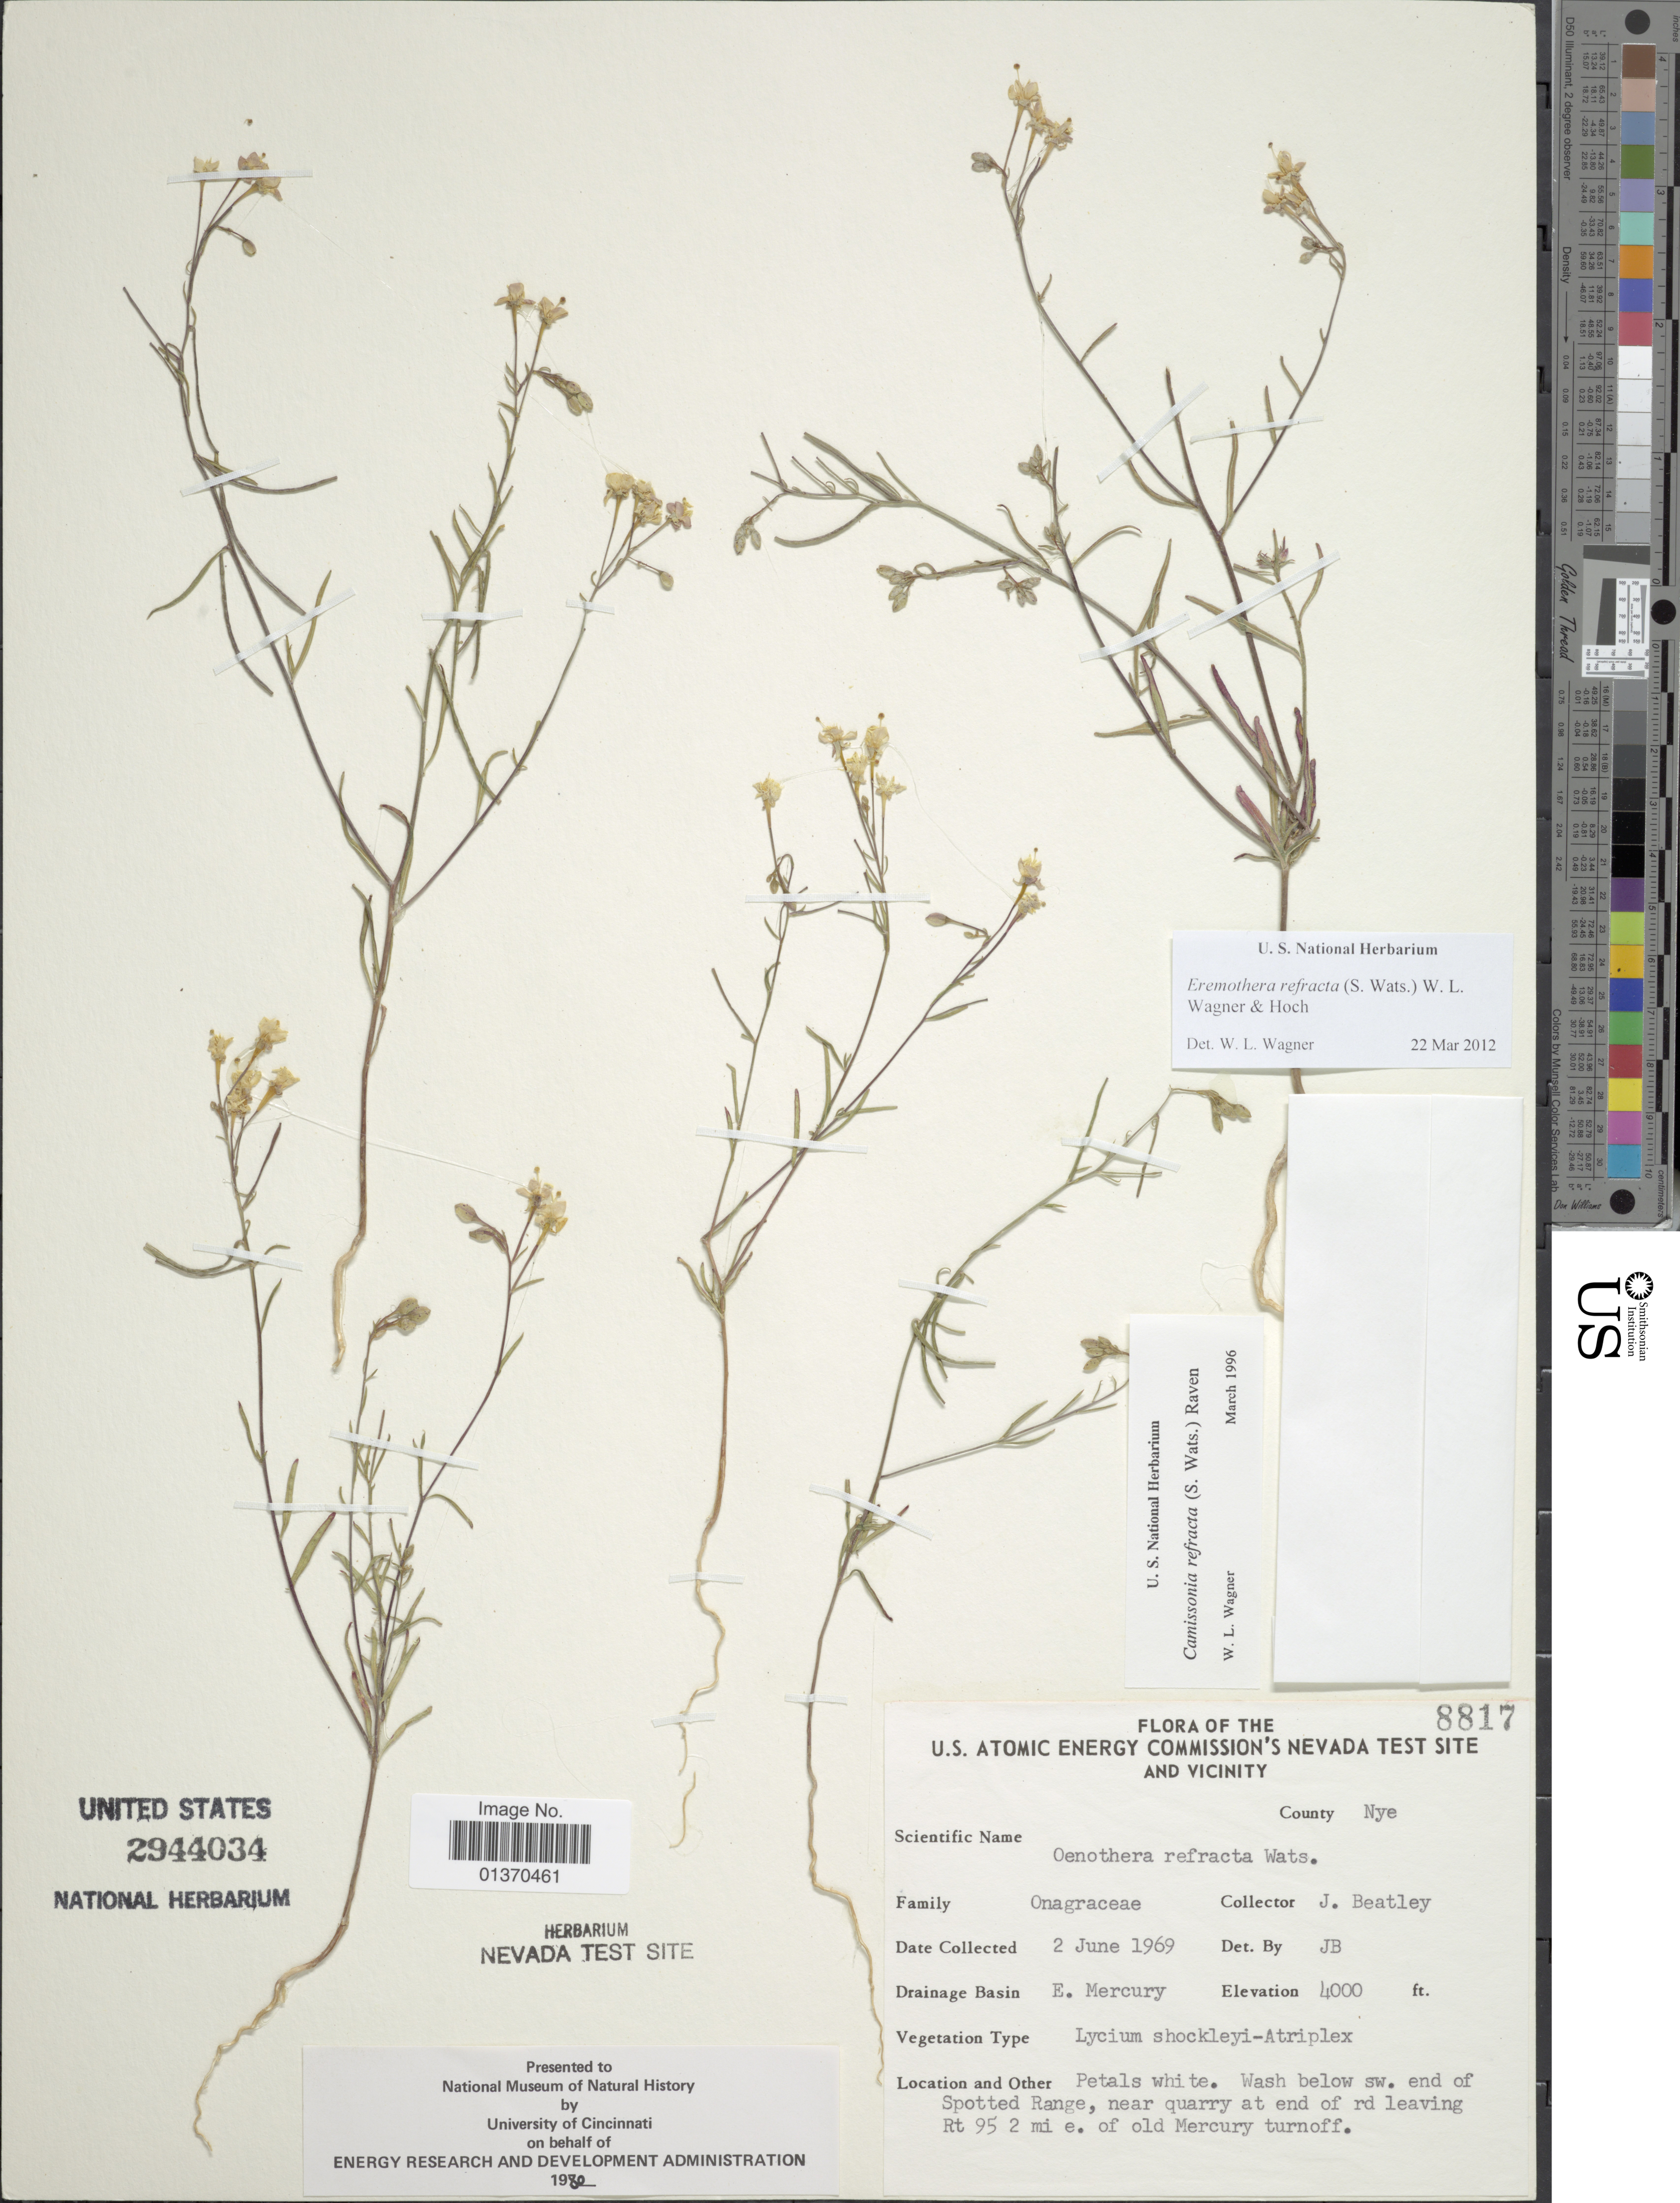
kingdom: Plantae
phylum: Tracheophyta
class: Magnoliopsida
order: Myrtales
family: Onagraceae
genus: Eremothera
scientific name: Eremothera refracta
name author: (S. Watson) W.L. Wagner & Hoch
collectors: J. C. Beatley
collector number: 8817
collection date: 1969-06-02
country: United States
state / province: Nevada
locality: U. S. Atomic Energy Commission's Nevada Test Site and Vicinity, E. Mercury, Wash below sw. end of Spotted Range, near quarry at end of rd leaving Rt 95 2 mi e. of old Mercury turnoff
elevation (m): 1219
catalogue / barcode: US 2944034